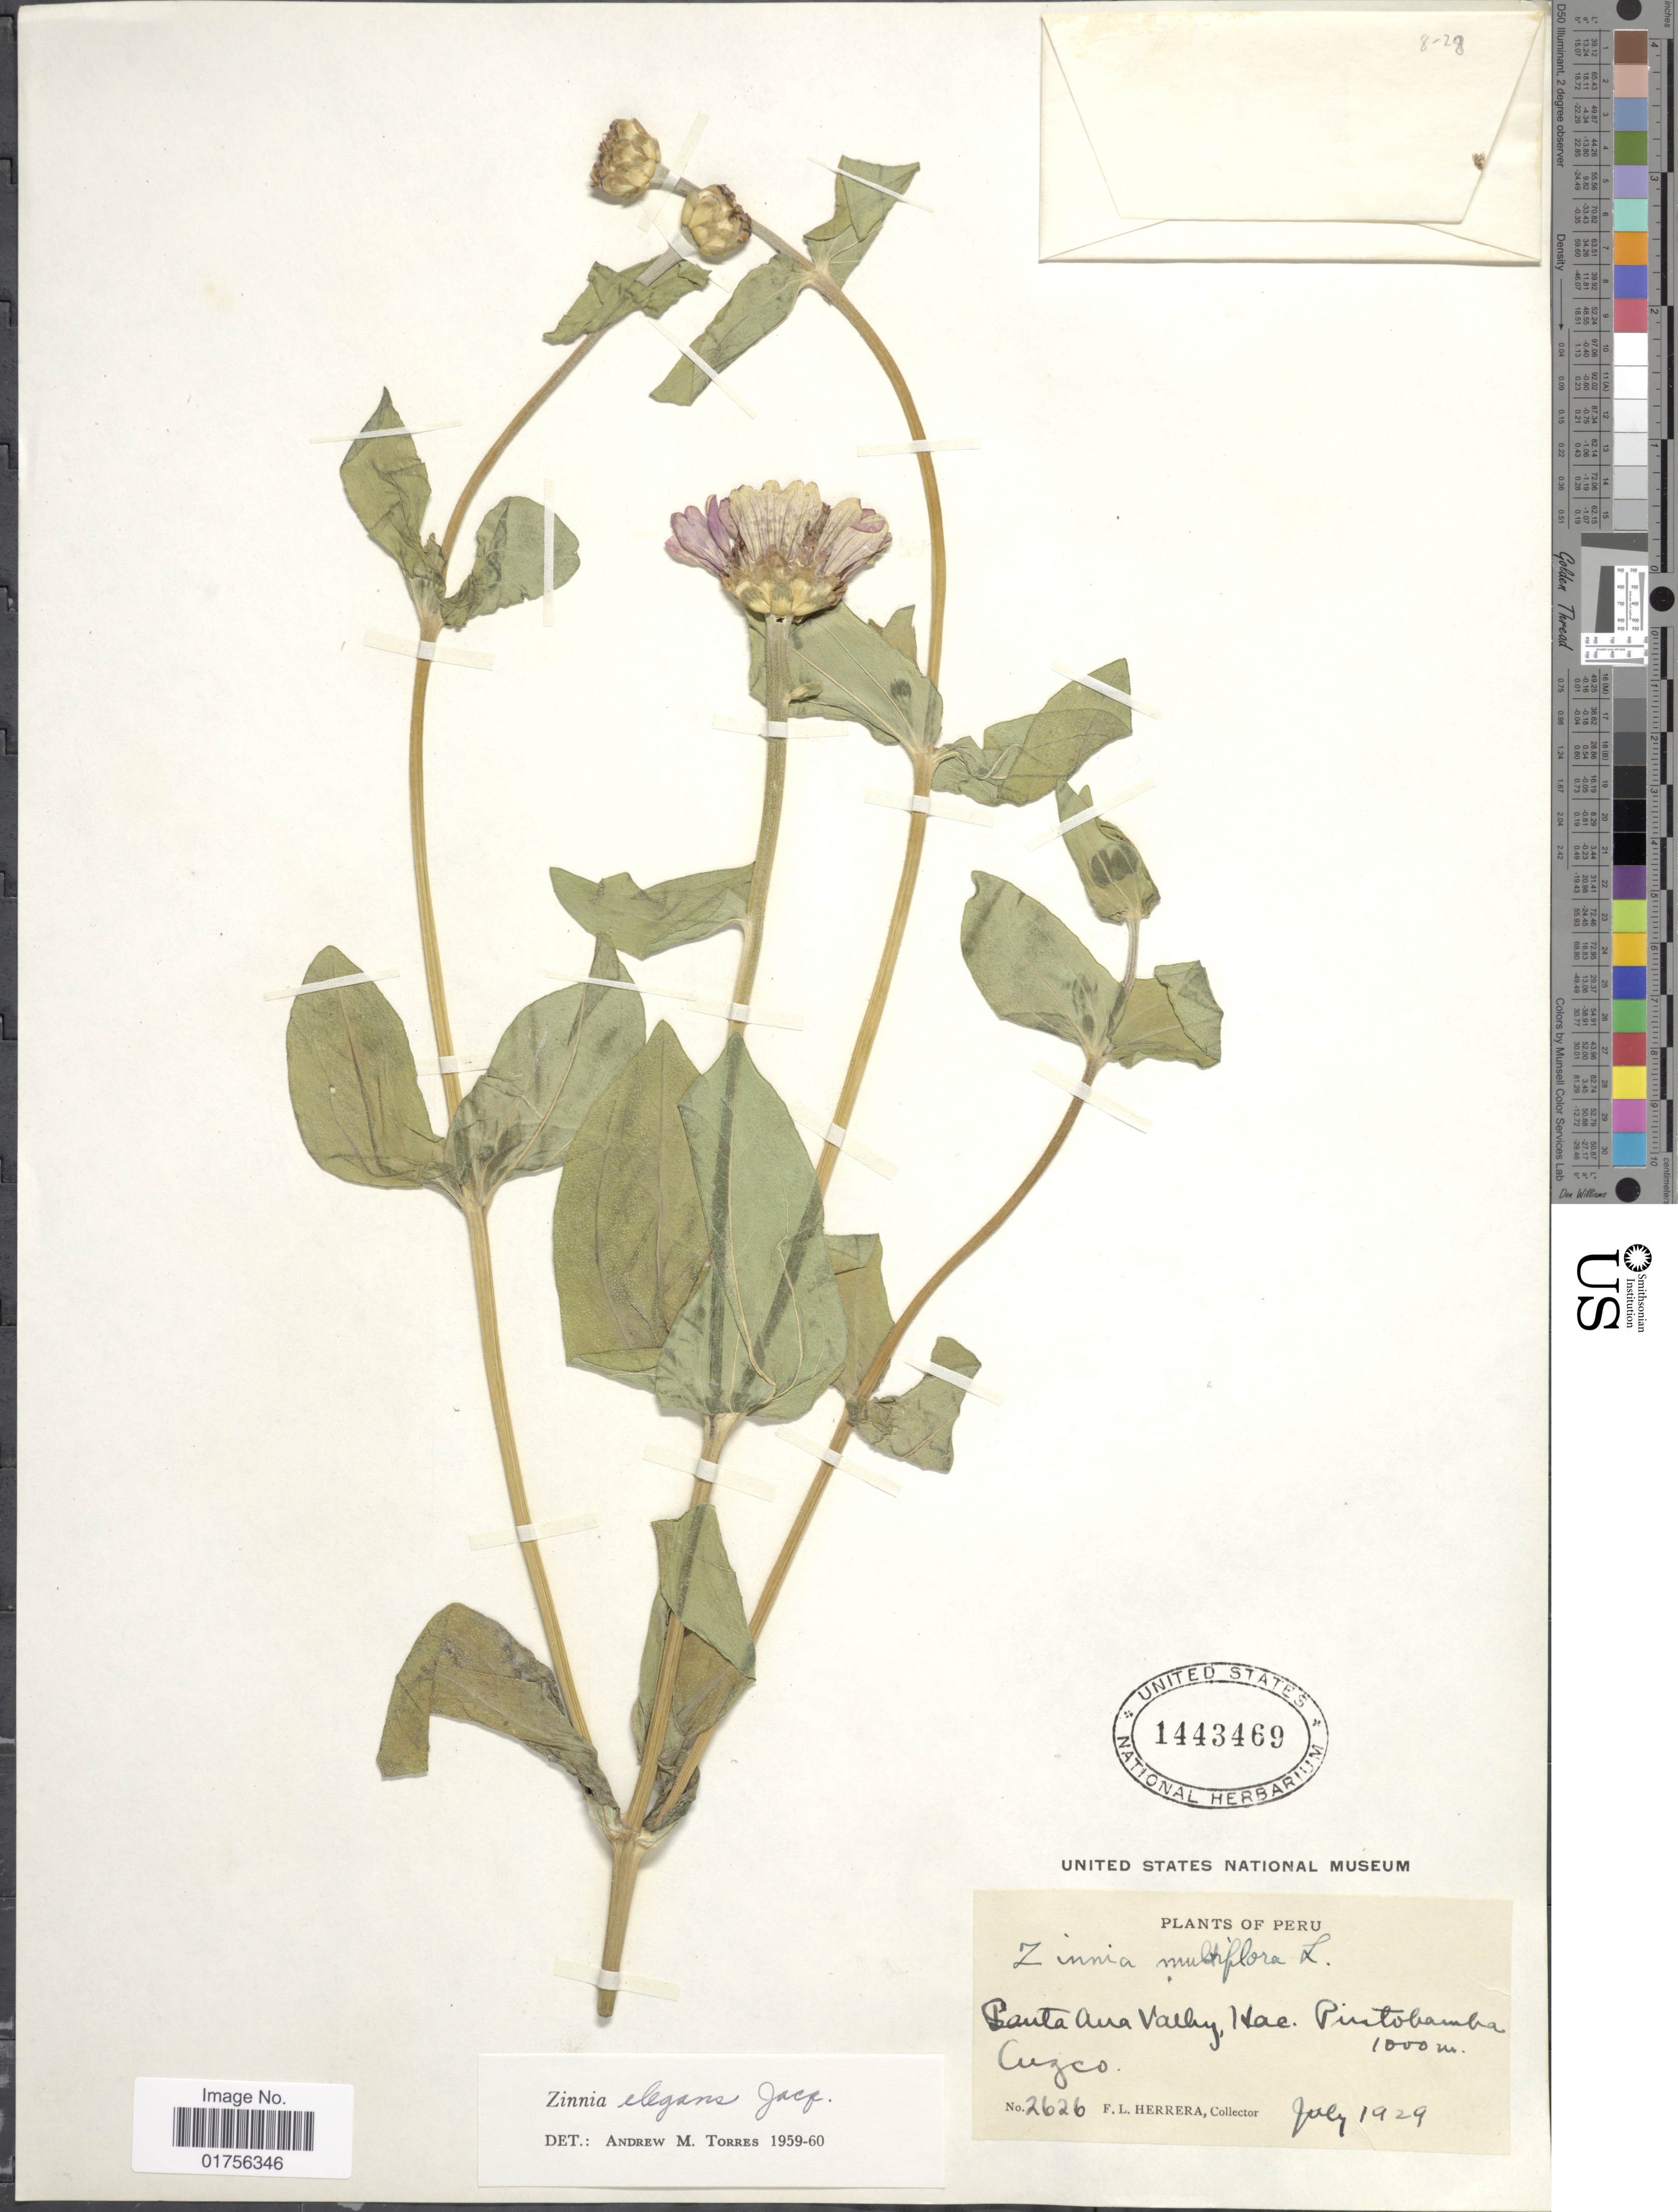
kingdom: Plantae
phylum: Tracheophyta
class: Magnoliopsida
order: Asterales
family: Asteraceae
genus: Zinnia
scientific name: Zinnia elegans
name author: Jacq.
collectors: F. L. Herrera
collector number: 2626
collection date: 1929-07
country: Peru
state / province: Cusco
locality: Cuzco, Santa Ana Valley, Hac. Pintobamba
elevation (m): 1000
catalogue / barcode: US 1443469